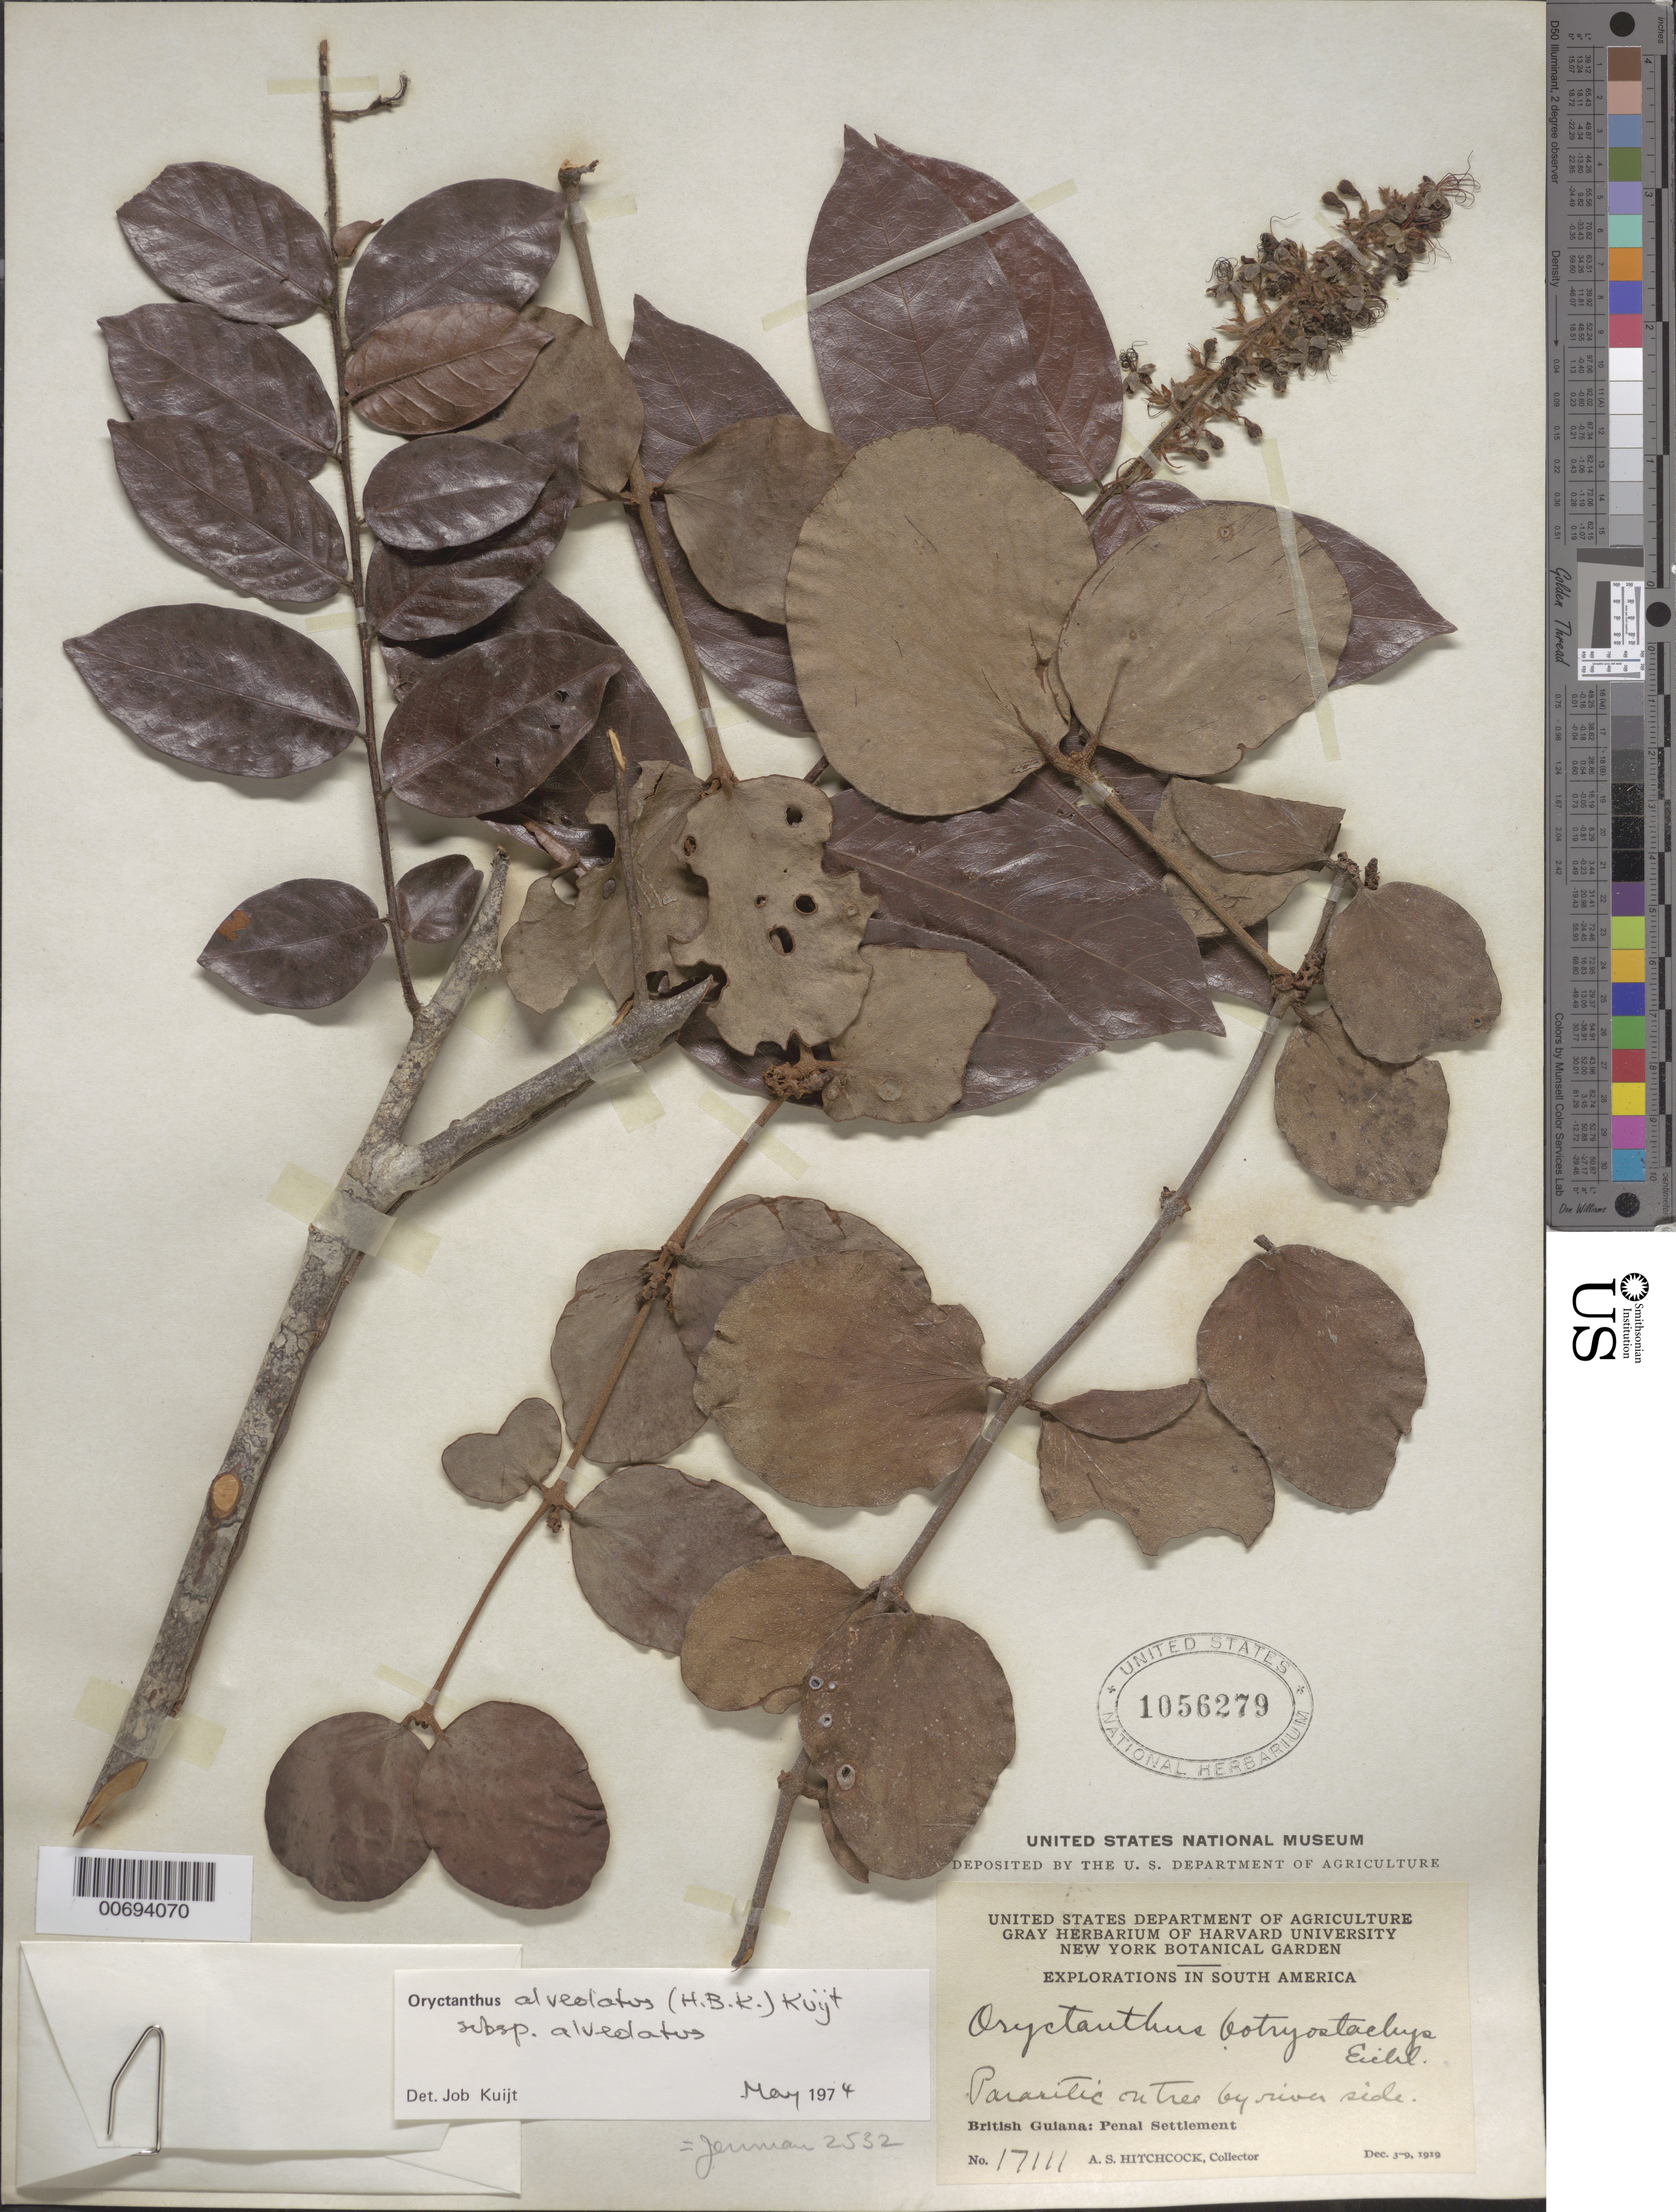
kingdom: Plantae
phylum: Tracheophyta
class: Magnoliopsida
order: Santalales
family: Loranthaceae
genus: Oryctanthus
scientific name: Oryctanthus alveolatus subsp. alveolatus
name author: (Kunth) Kuijt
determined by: Kuijt, Job, (CANADA)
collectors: A. S. Hitchcock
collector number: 17111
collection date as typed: Dec. 3-9, 1919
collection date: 1919-12-03/1919-12-09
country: Guyana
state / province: Cuyuni-Mazaruni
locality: Penal Settlement, on W side of Essequibo River, near mouth of Mazaruni River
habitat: River side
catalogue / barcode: US 1056279